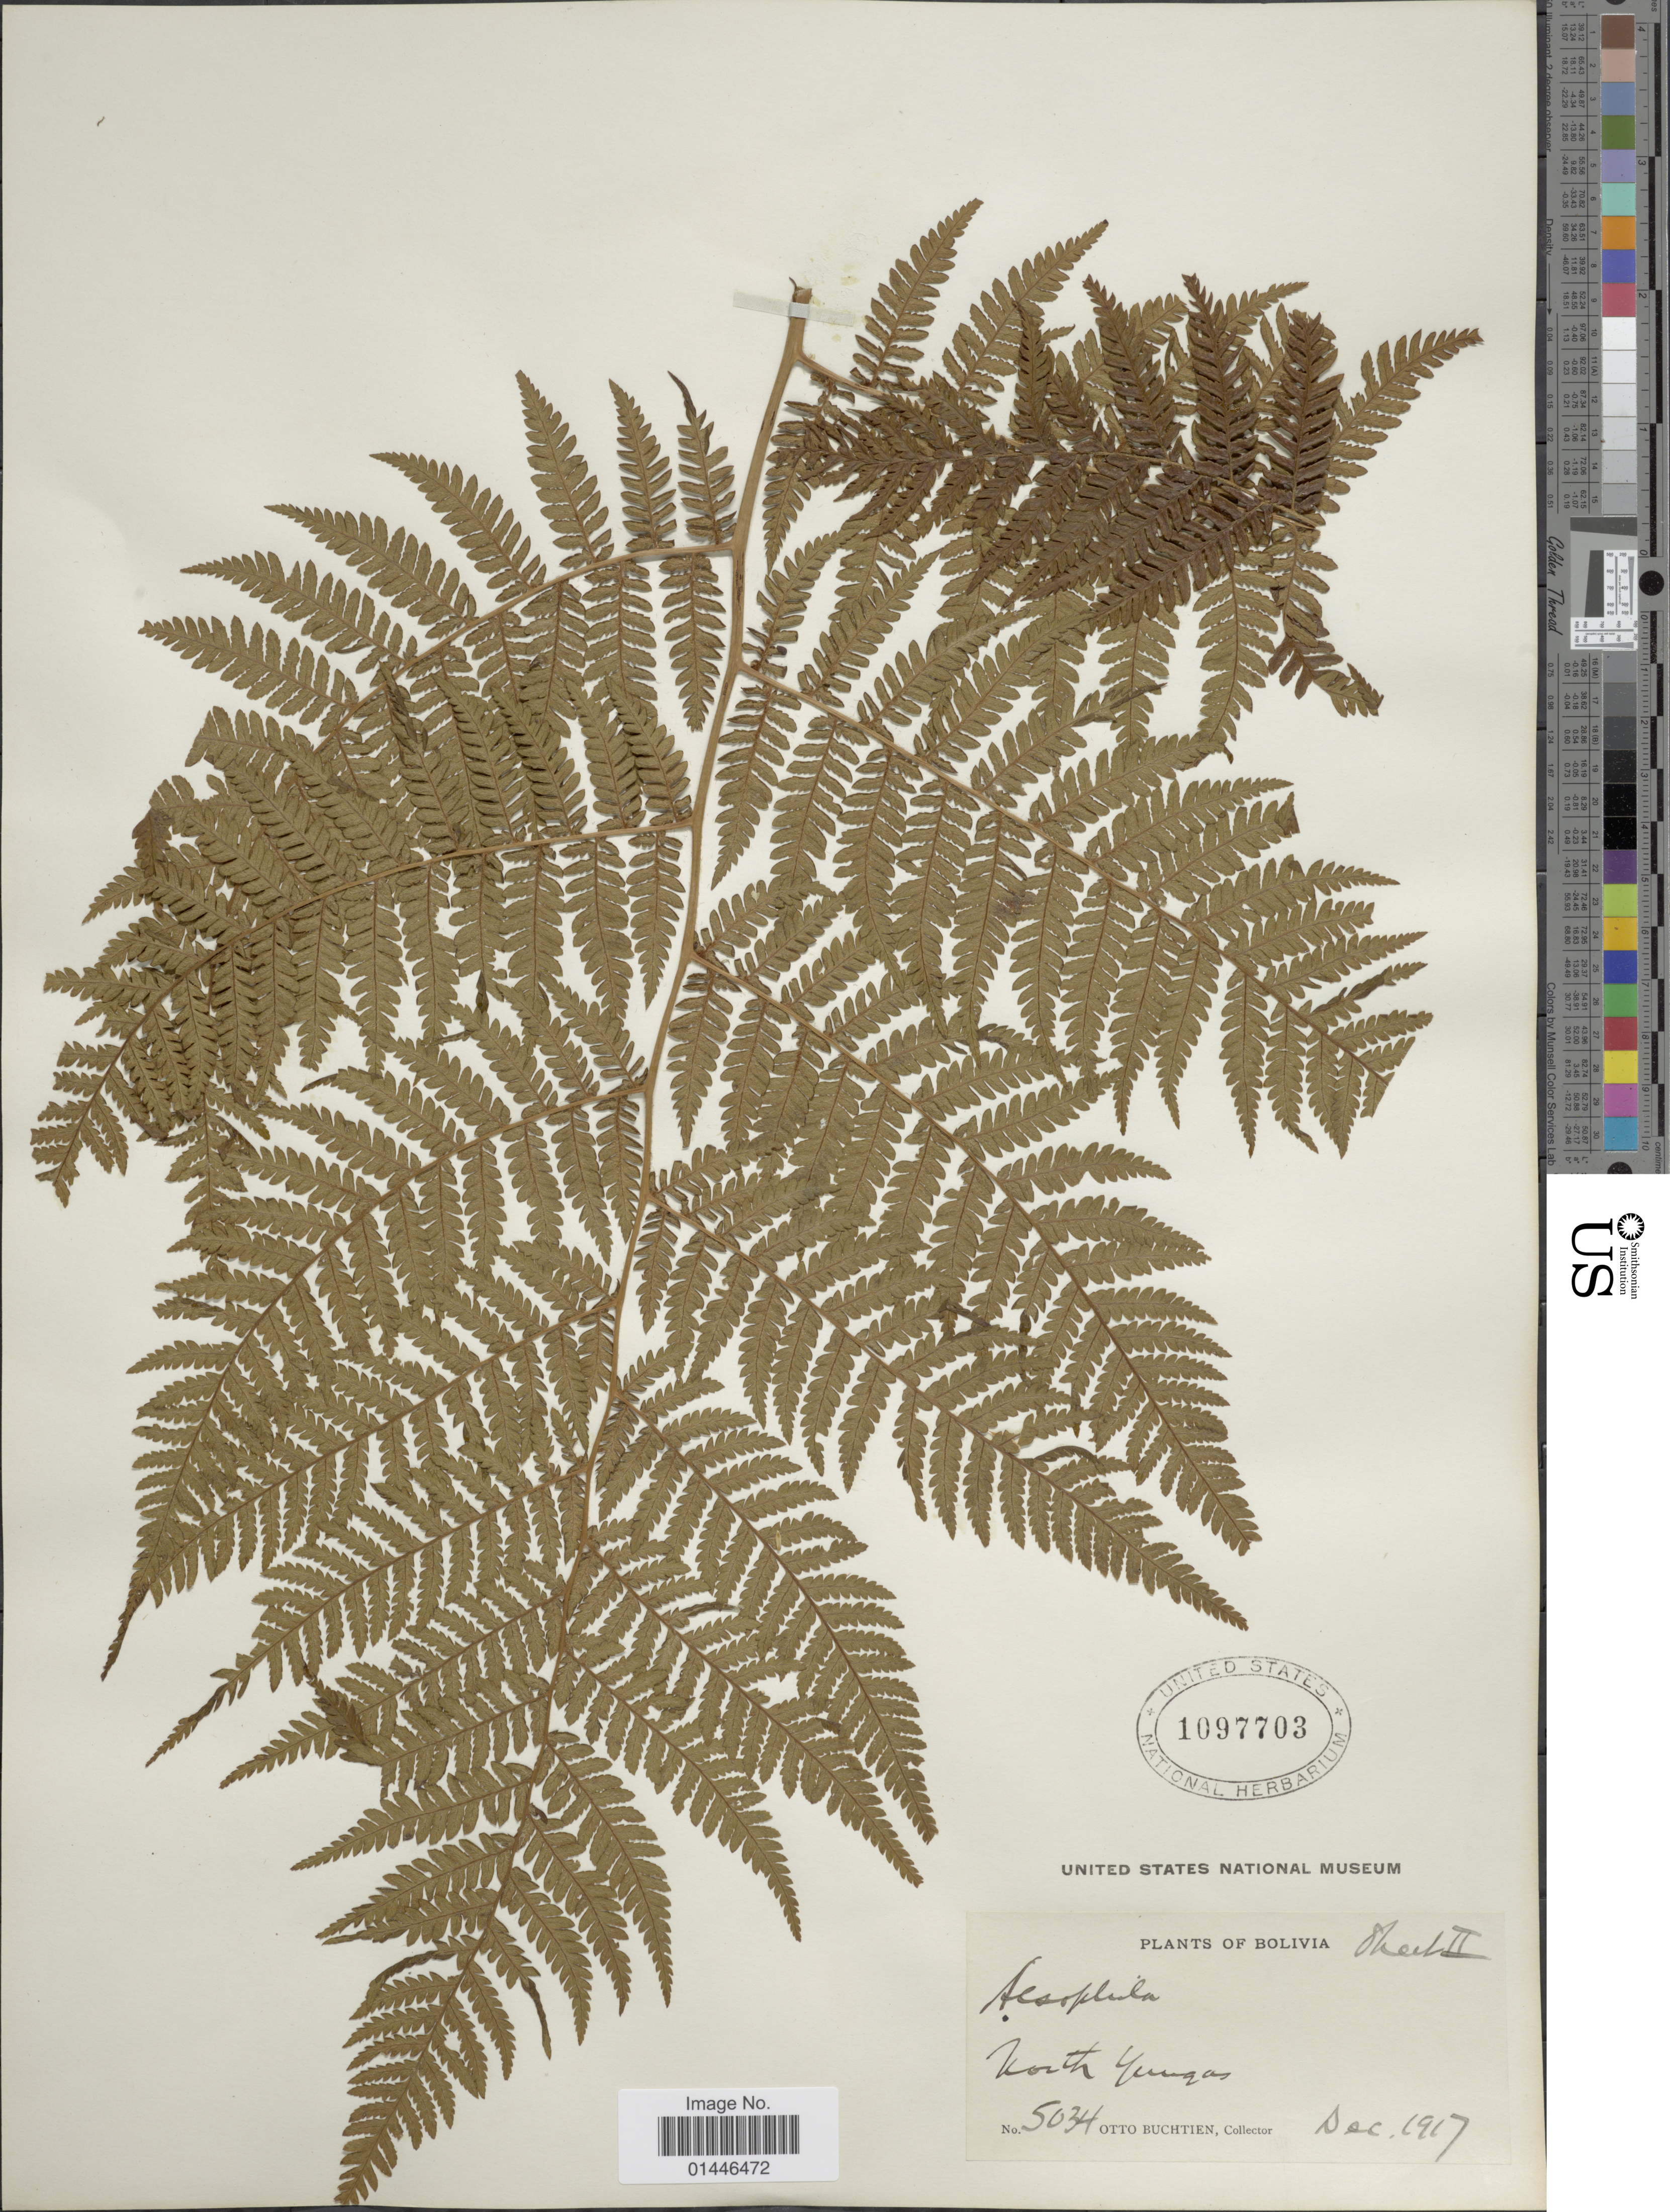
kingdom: Plantae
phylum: Tracheophyta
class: Polypodiopsida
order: Cyatheales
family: Dicksoniaceae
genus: Lophosoria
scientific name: Lophosoria quadripinnata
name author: (J.F. Gmel.) C. Chr.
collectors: O. Buchtien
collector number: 5034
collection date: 1917-12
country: Bolivia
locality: North Yungas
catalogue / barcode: US 1097703